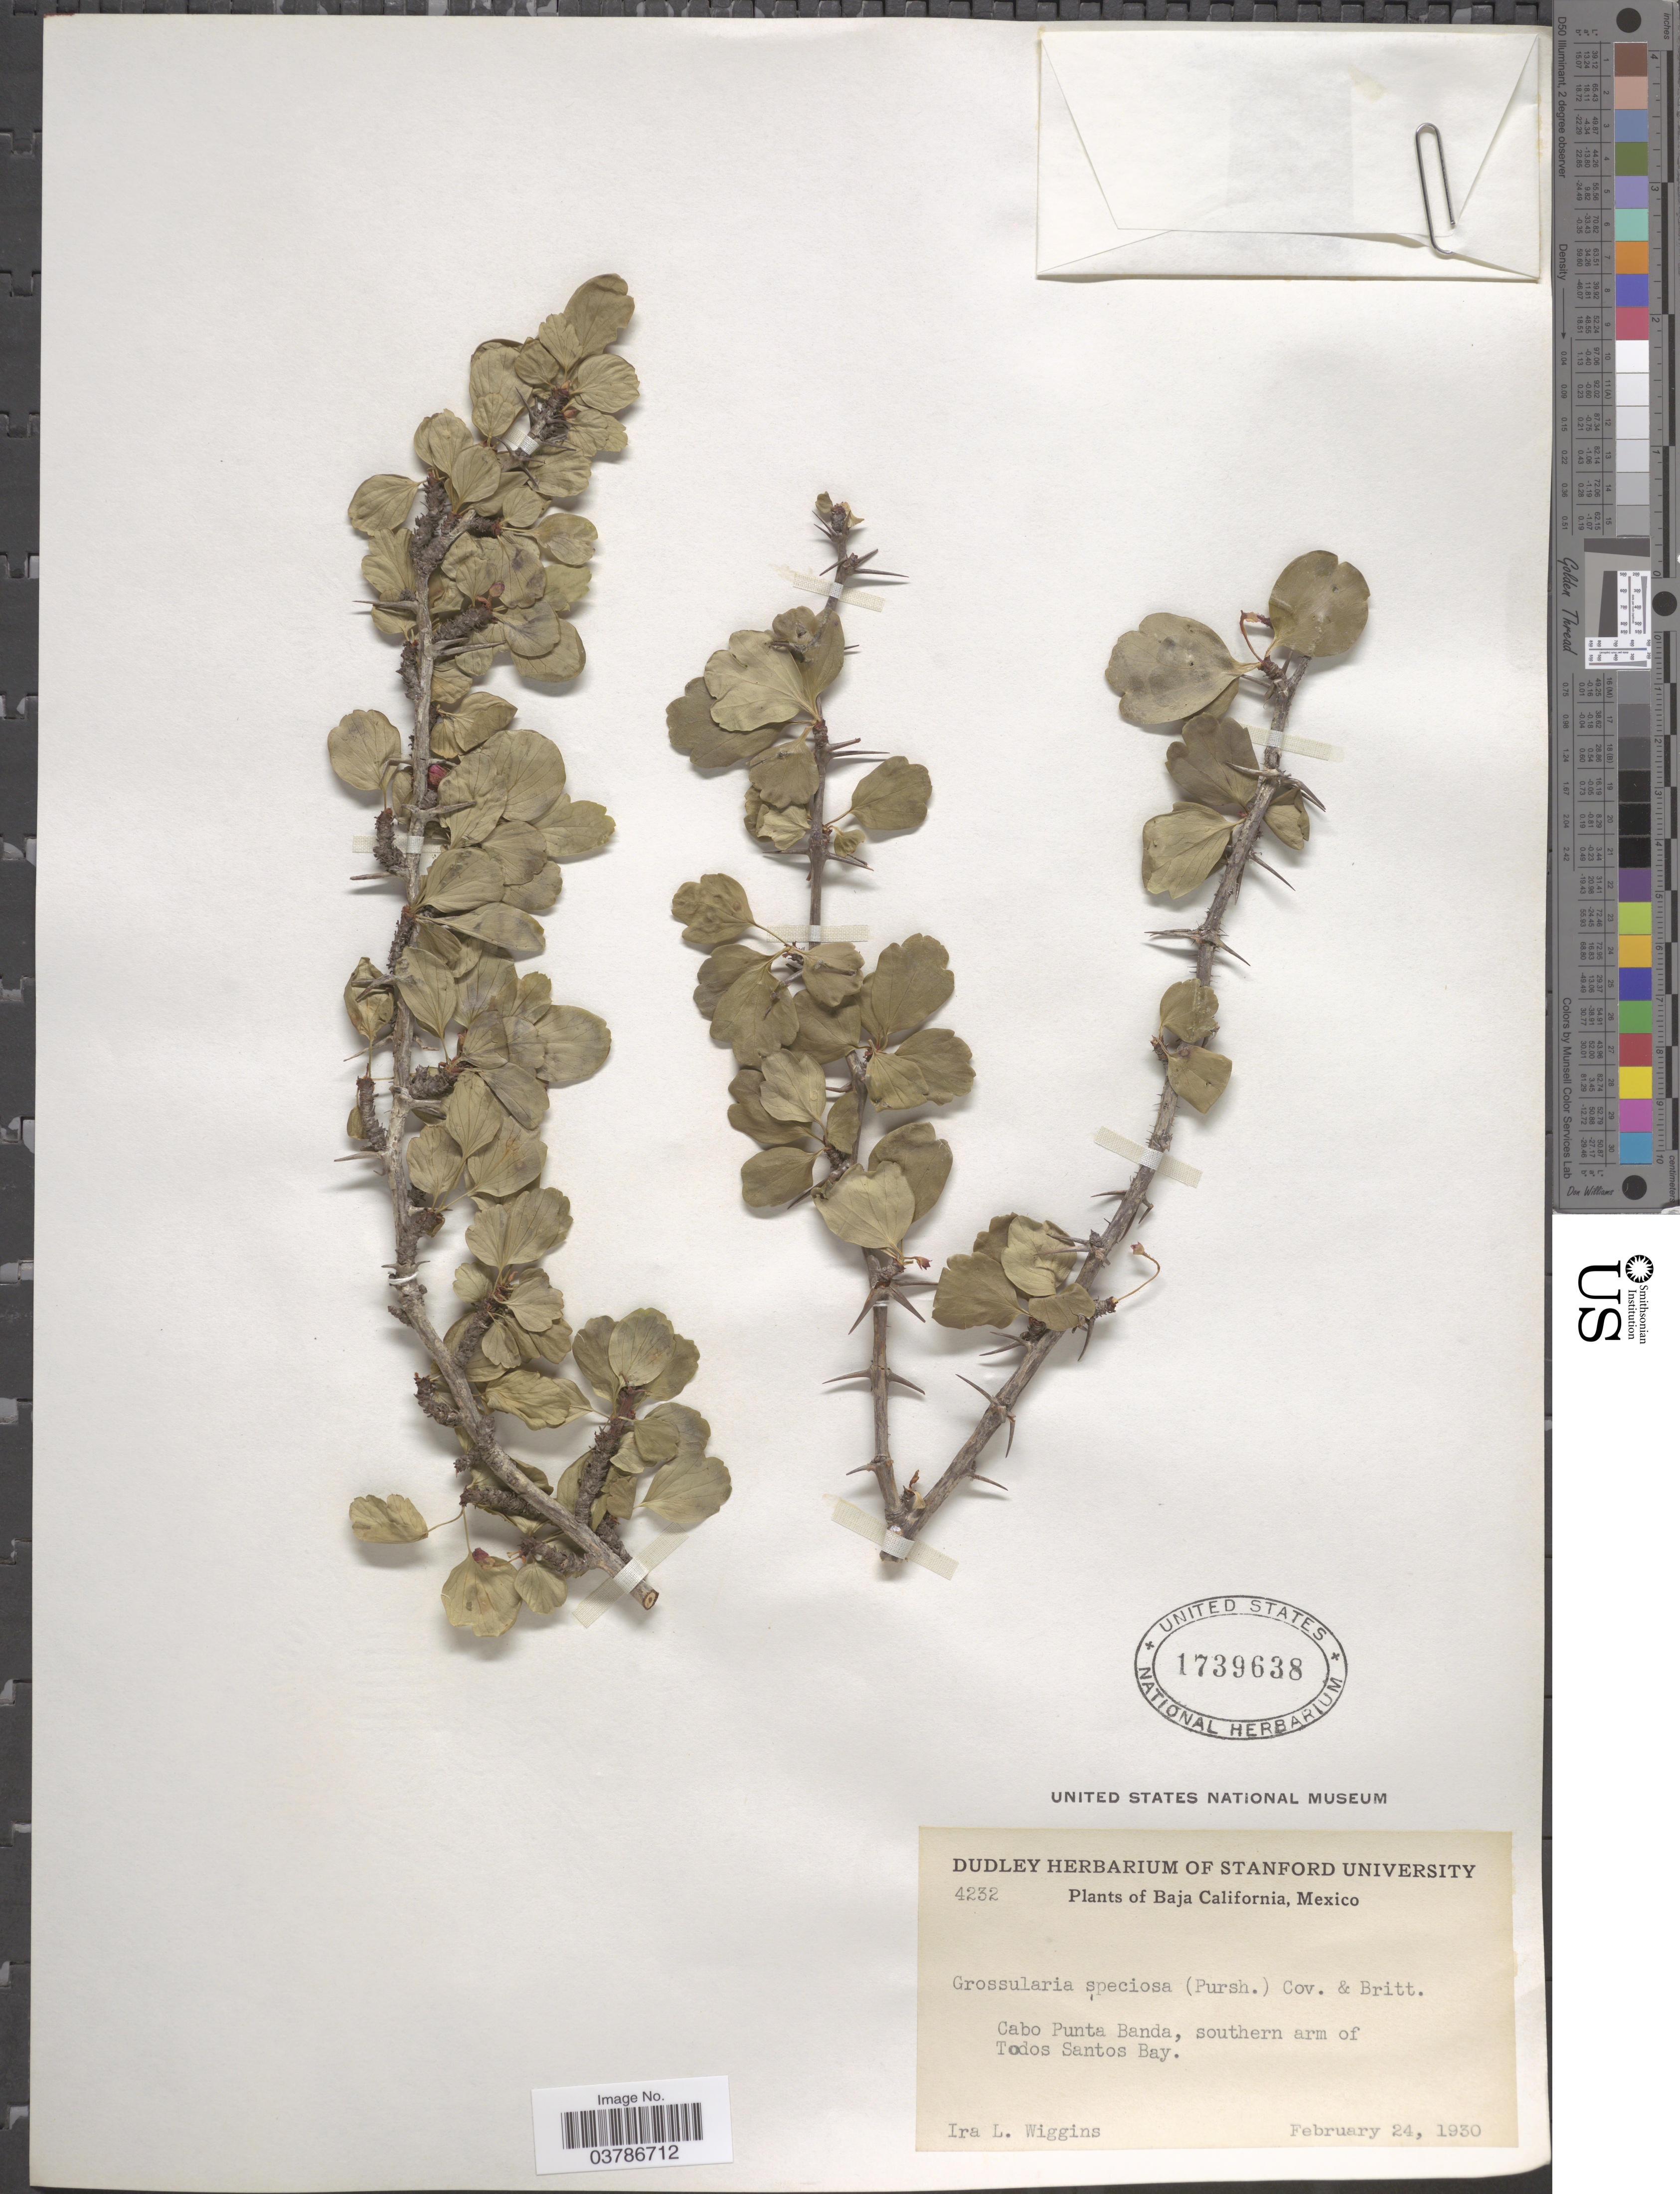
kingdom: Plantae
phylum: Tracheophyta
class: Magnoliopsida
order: Saxifragales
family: Grossulariaceae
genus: Ribes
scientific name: Ribes speciosum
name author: Pursh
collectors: I. L. Wiggins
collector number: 4232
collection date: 1930-02-24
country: Mexico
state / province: Baja California Sur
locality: Cabo Punta Banda, southern arm of Todos Santos Bay.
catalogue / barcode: US 1739638